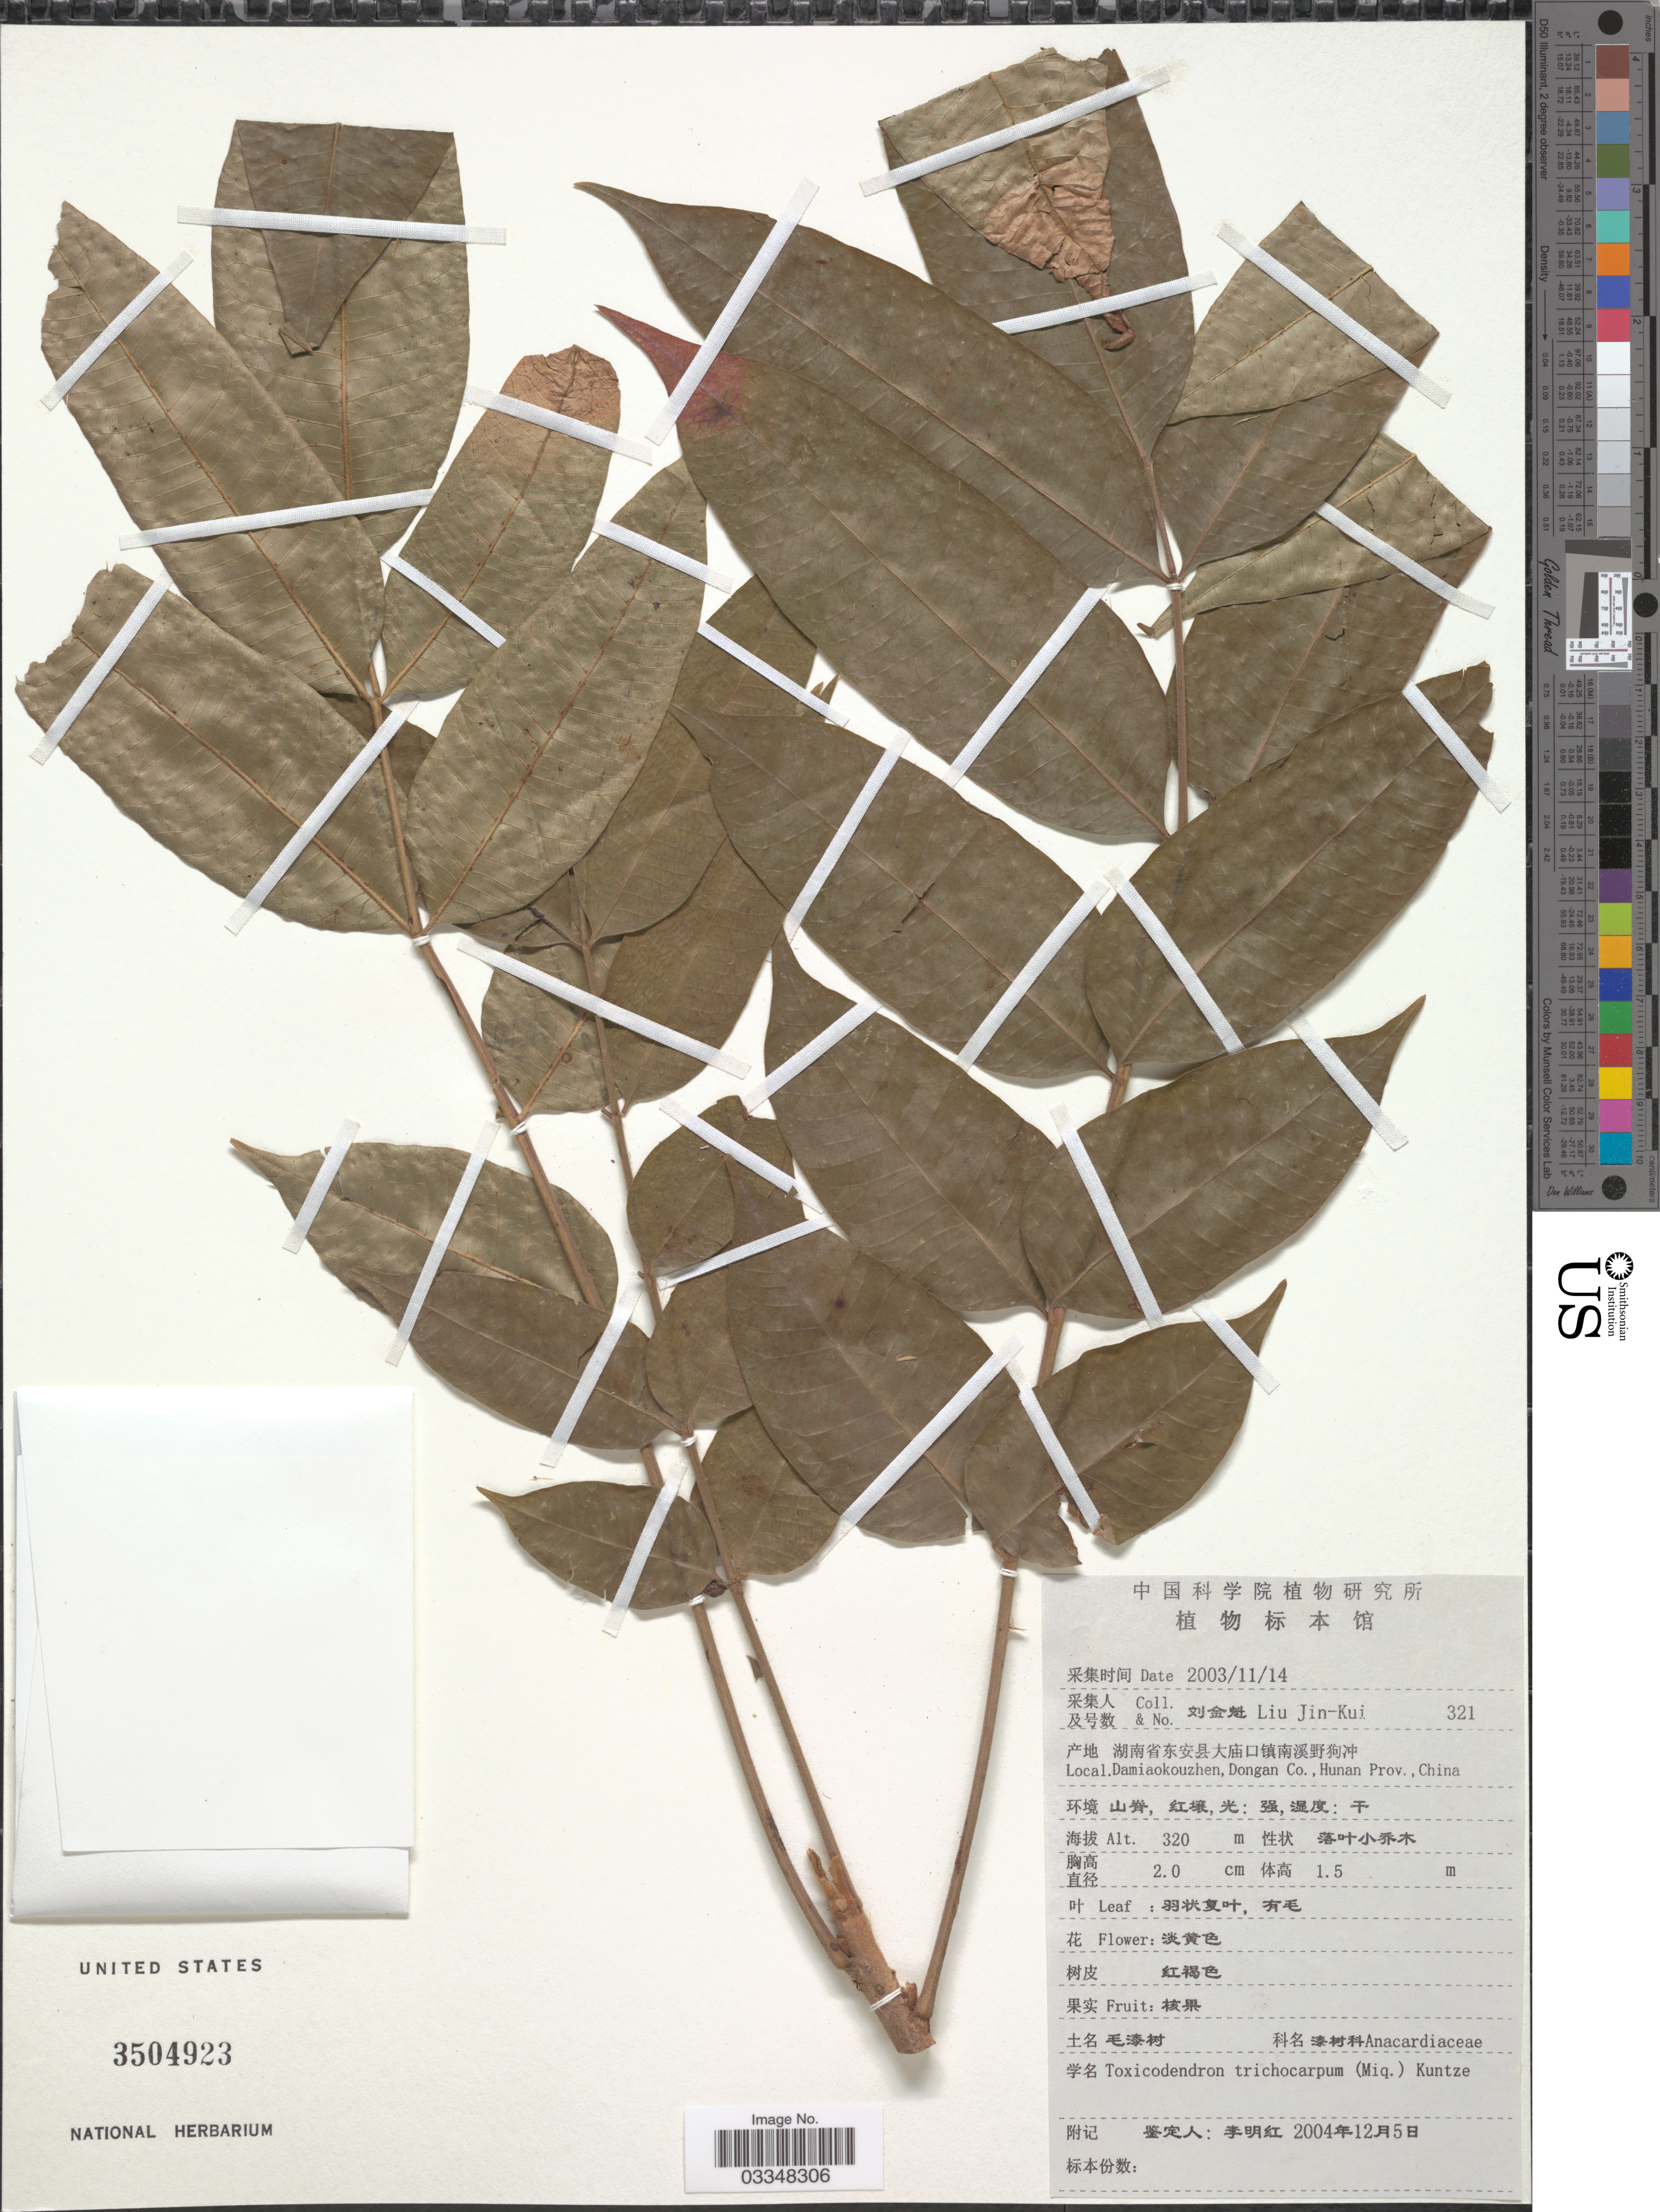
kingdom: Plantae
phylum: Tracheophyta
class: Magnoliopsida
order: Sapindales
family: Anacardiaceae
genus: Toxicodendron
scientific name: Toxicodendron trichocarpum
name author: (Miq.) Kuntze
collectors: Liu Jin-Kui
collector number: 321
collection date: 2003-11-14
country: China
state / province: Hunan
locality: Damiaokouzhen, Dongan Co.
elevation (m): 320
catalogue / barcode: US 3504923